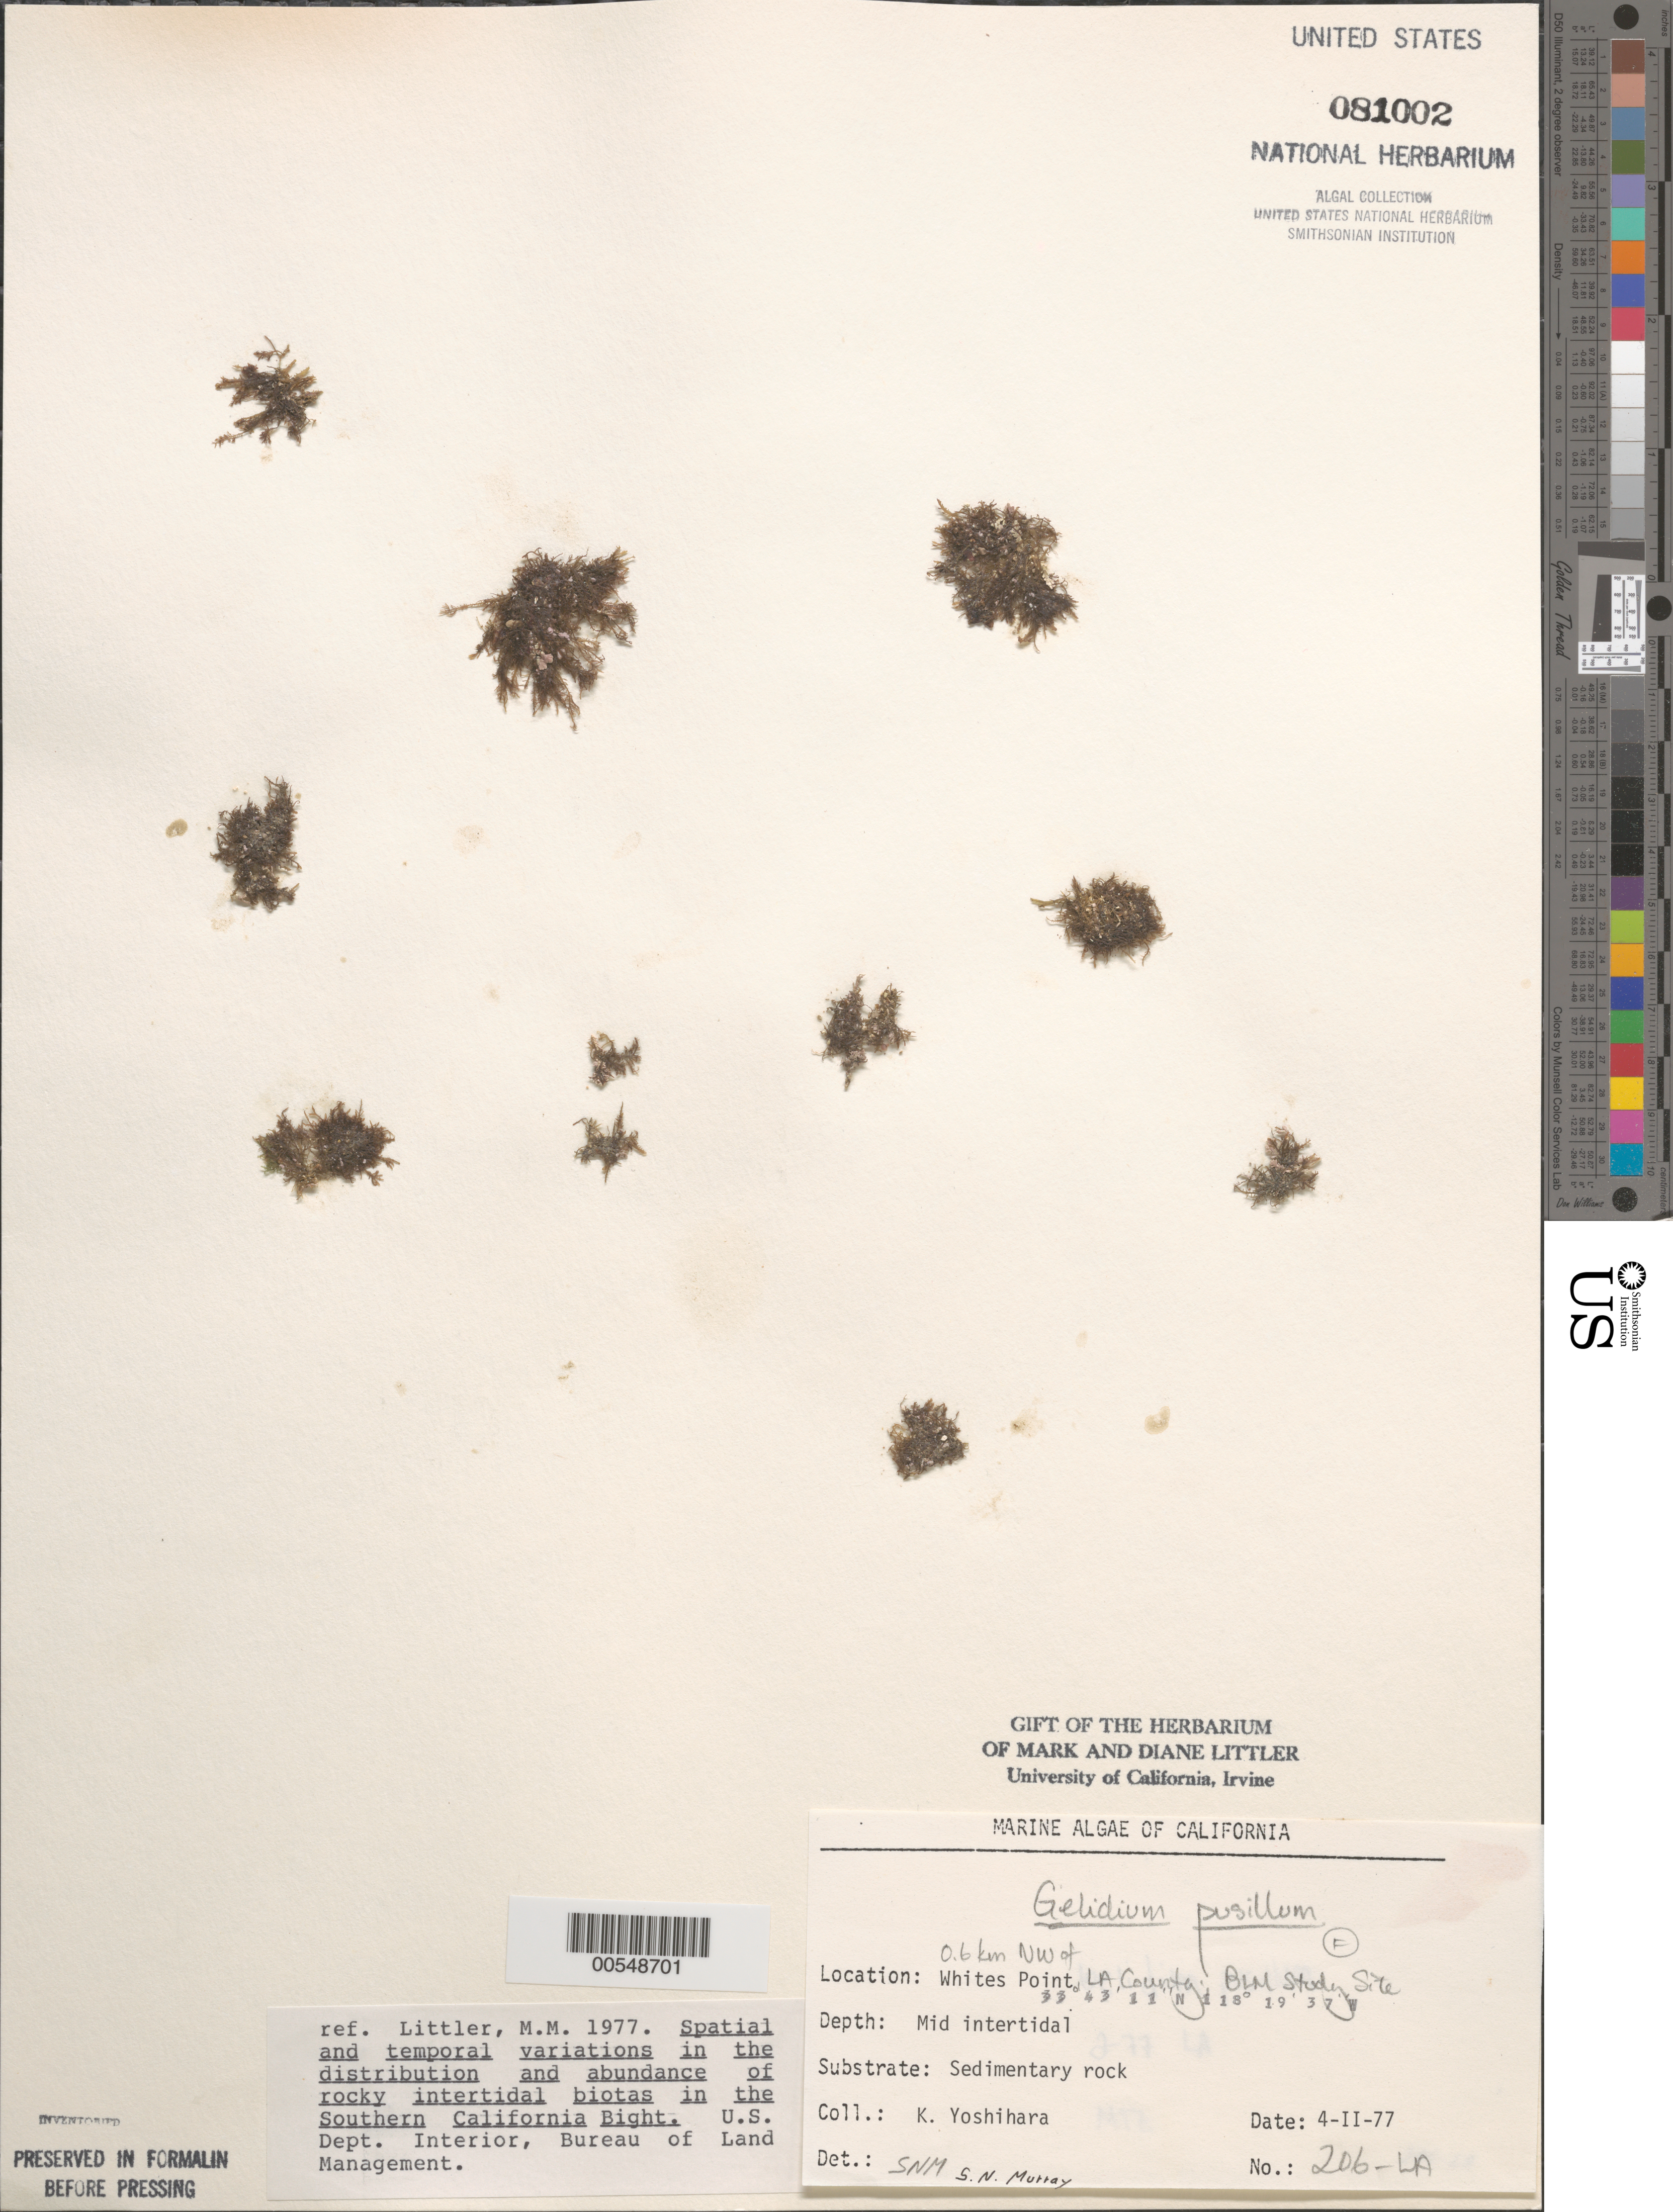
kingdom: Plantae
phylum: Rhodophyta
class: Florideophyceae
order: Gelidiales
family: Gelidiaceae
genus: Gelidium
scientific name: Gelidium pusillum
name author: (Stackh.) Le Jol.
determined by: Murray, S. N.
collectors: K. Yoshihara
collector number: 206-la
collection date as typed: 04 Feb 1977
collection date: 1977-02-04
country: United States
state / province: California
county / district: Los Angeles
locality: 0.6 km northwest of Whites Point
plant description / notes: BLM-SOCALBIGHT Rocky Intertidal Survey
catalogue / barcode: US 81002